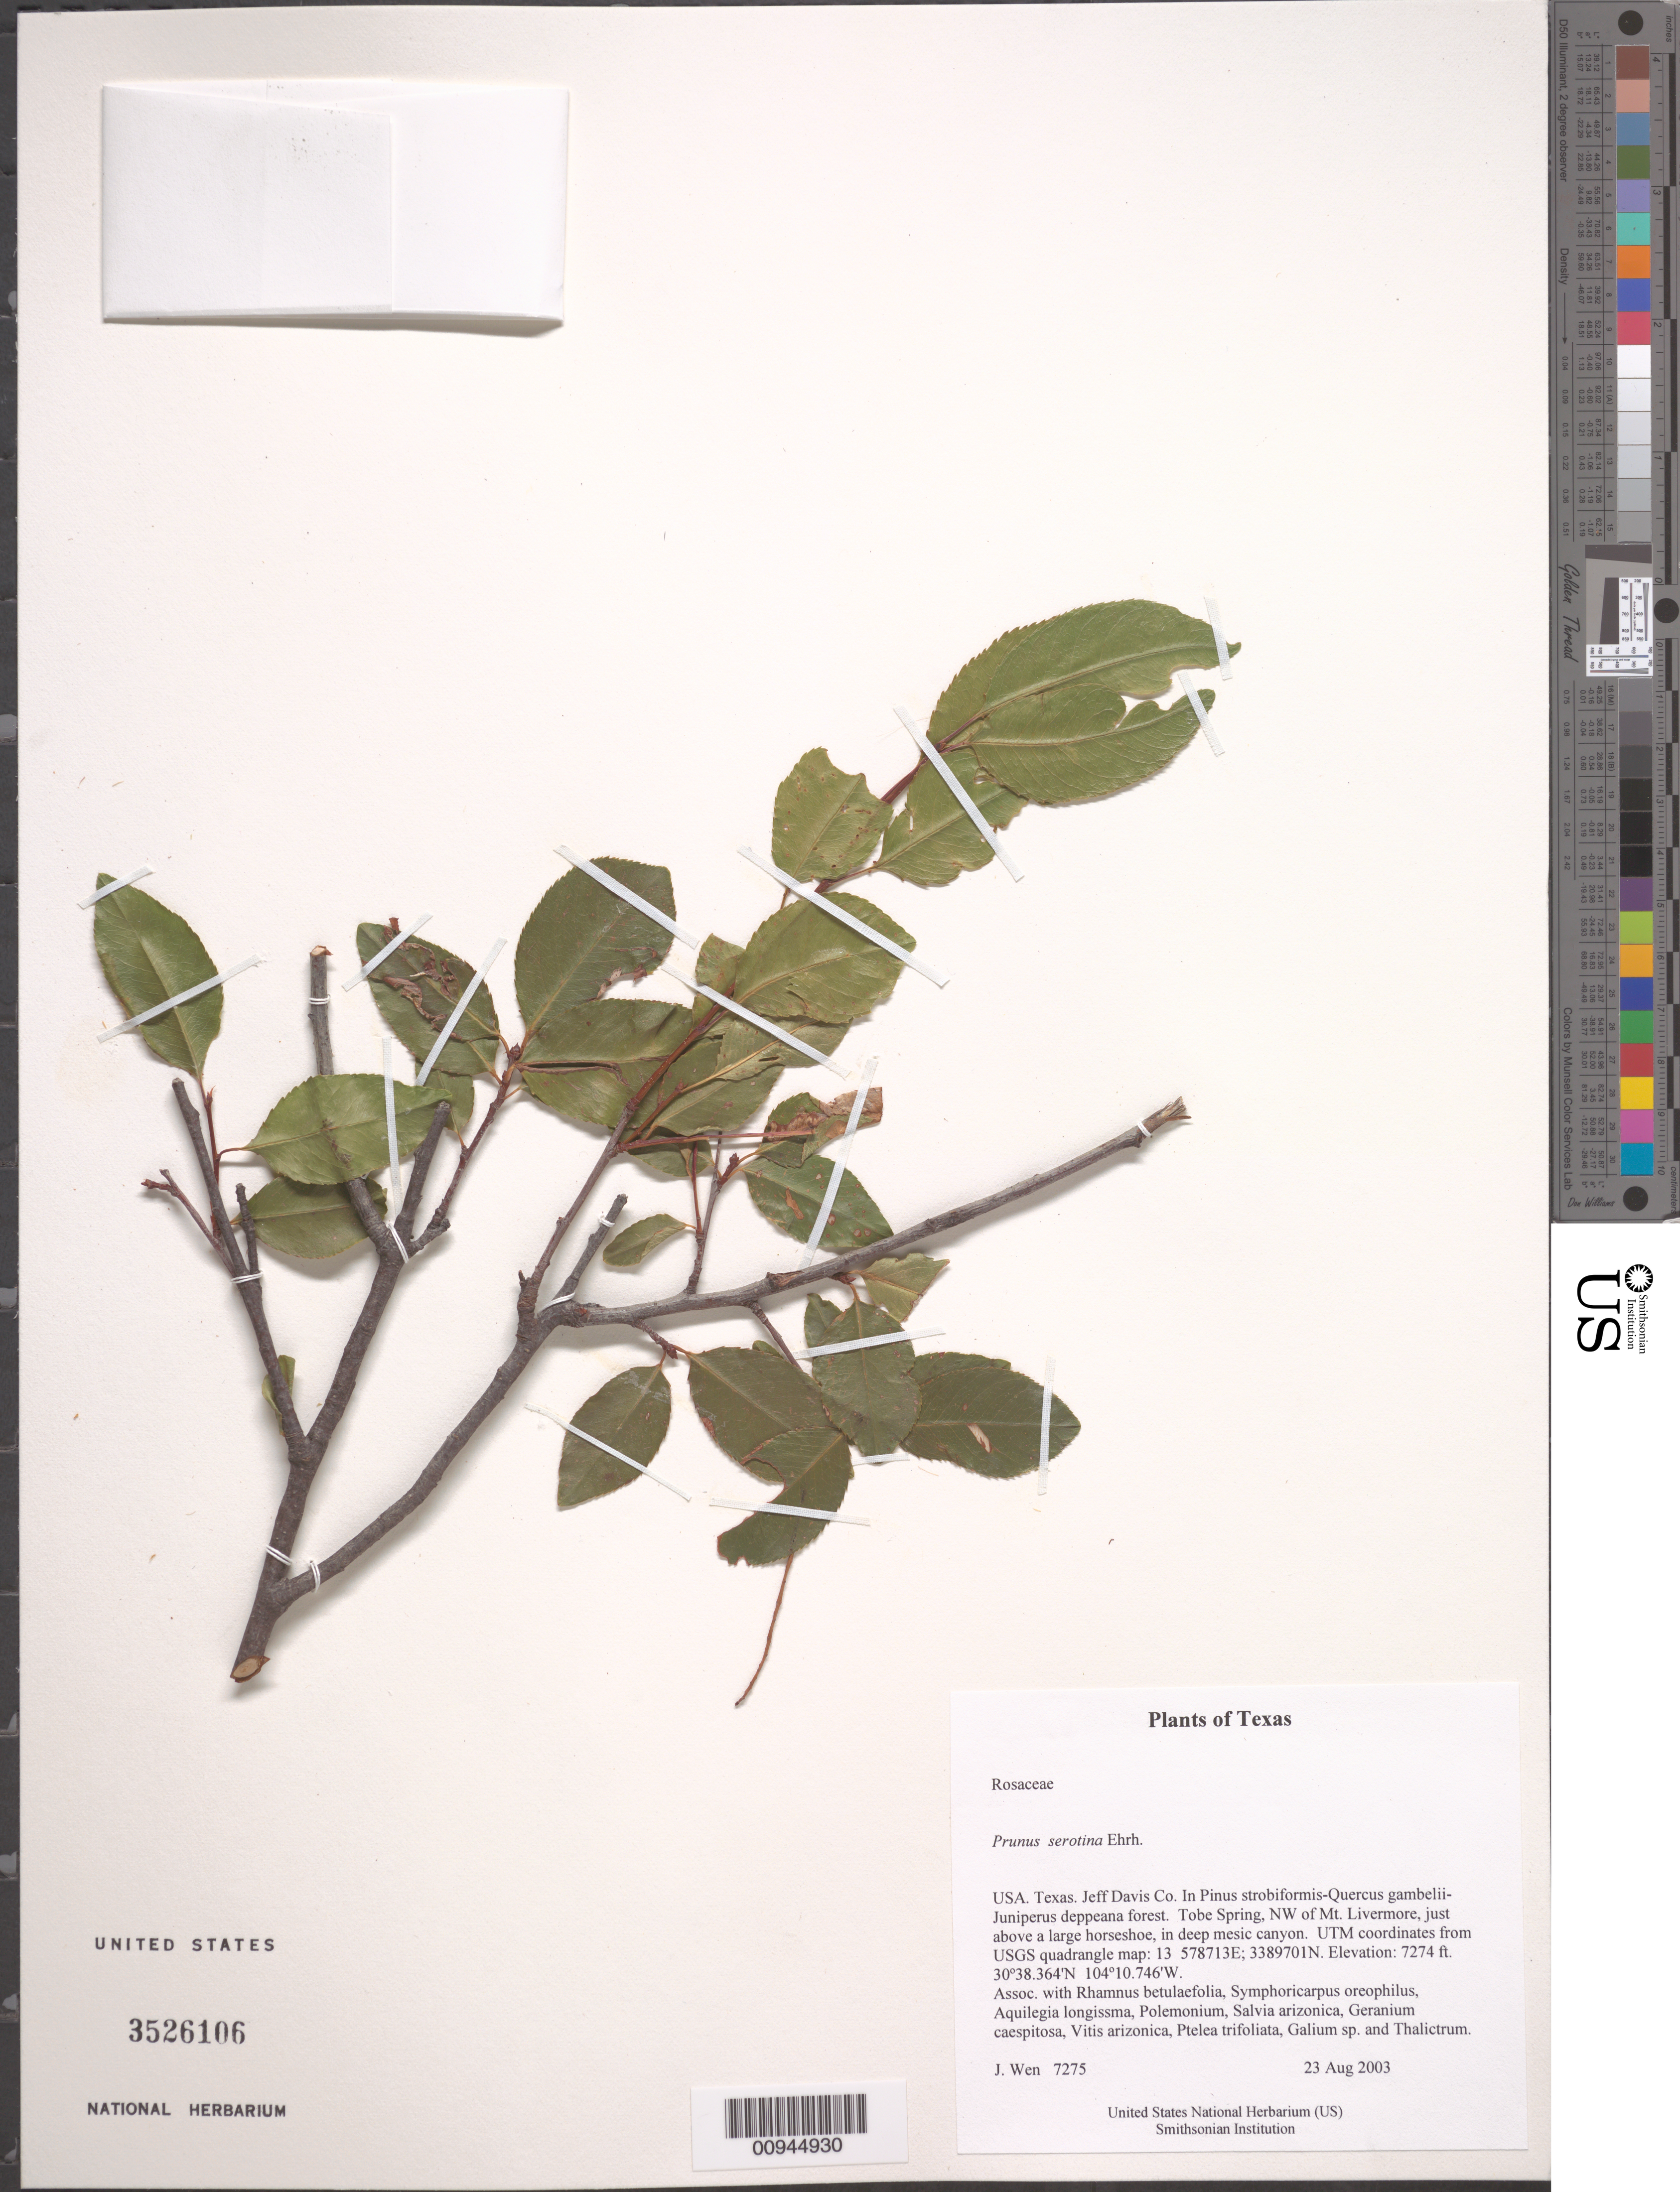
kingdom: Plantae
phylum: Tracheophyta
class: Magnoliopsida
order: Rosales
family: Rosaceae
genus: Prunus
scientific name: Prunus serotina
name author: Ehrh.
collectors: J. Wen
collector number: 7275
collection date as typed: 23 Aug 2003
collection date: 2003-08-23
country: United States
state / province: Texas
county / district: Jeff Davis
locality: In Pinus strobiformis-Quercus gambelii-Juniperus deppeana forest. Tobe Spring, NW of Mt. Livermore, just above a large horseshoe, in deep mesic canyon. UTM coordinates from USGS quadrangle map: 13 578713E; 3389701N.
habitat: Assoc. with Rhamnus betulaefolia, Symphoricarpus oreophilus, Aquilegia longissma, Polemonium, Salvia arizonica, Geranium caespitosa, Vitis arizonica, Ptelea trifoliata, Galium sp. and Thalictrum.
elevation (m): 2217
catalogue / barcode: US 3526106